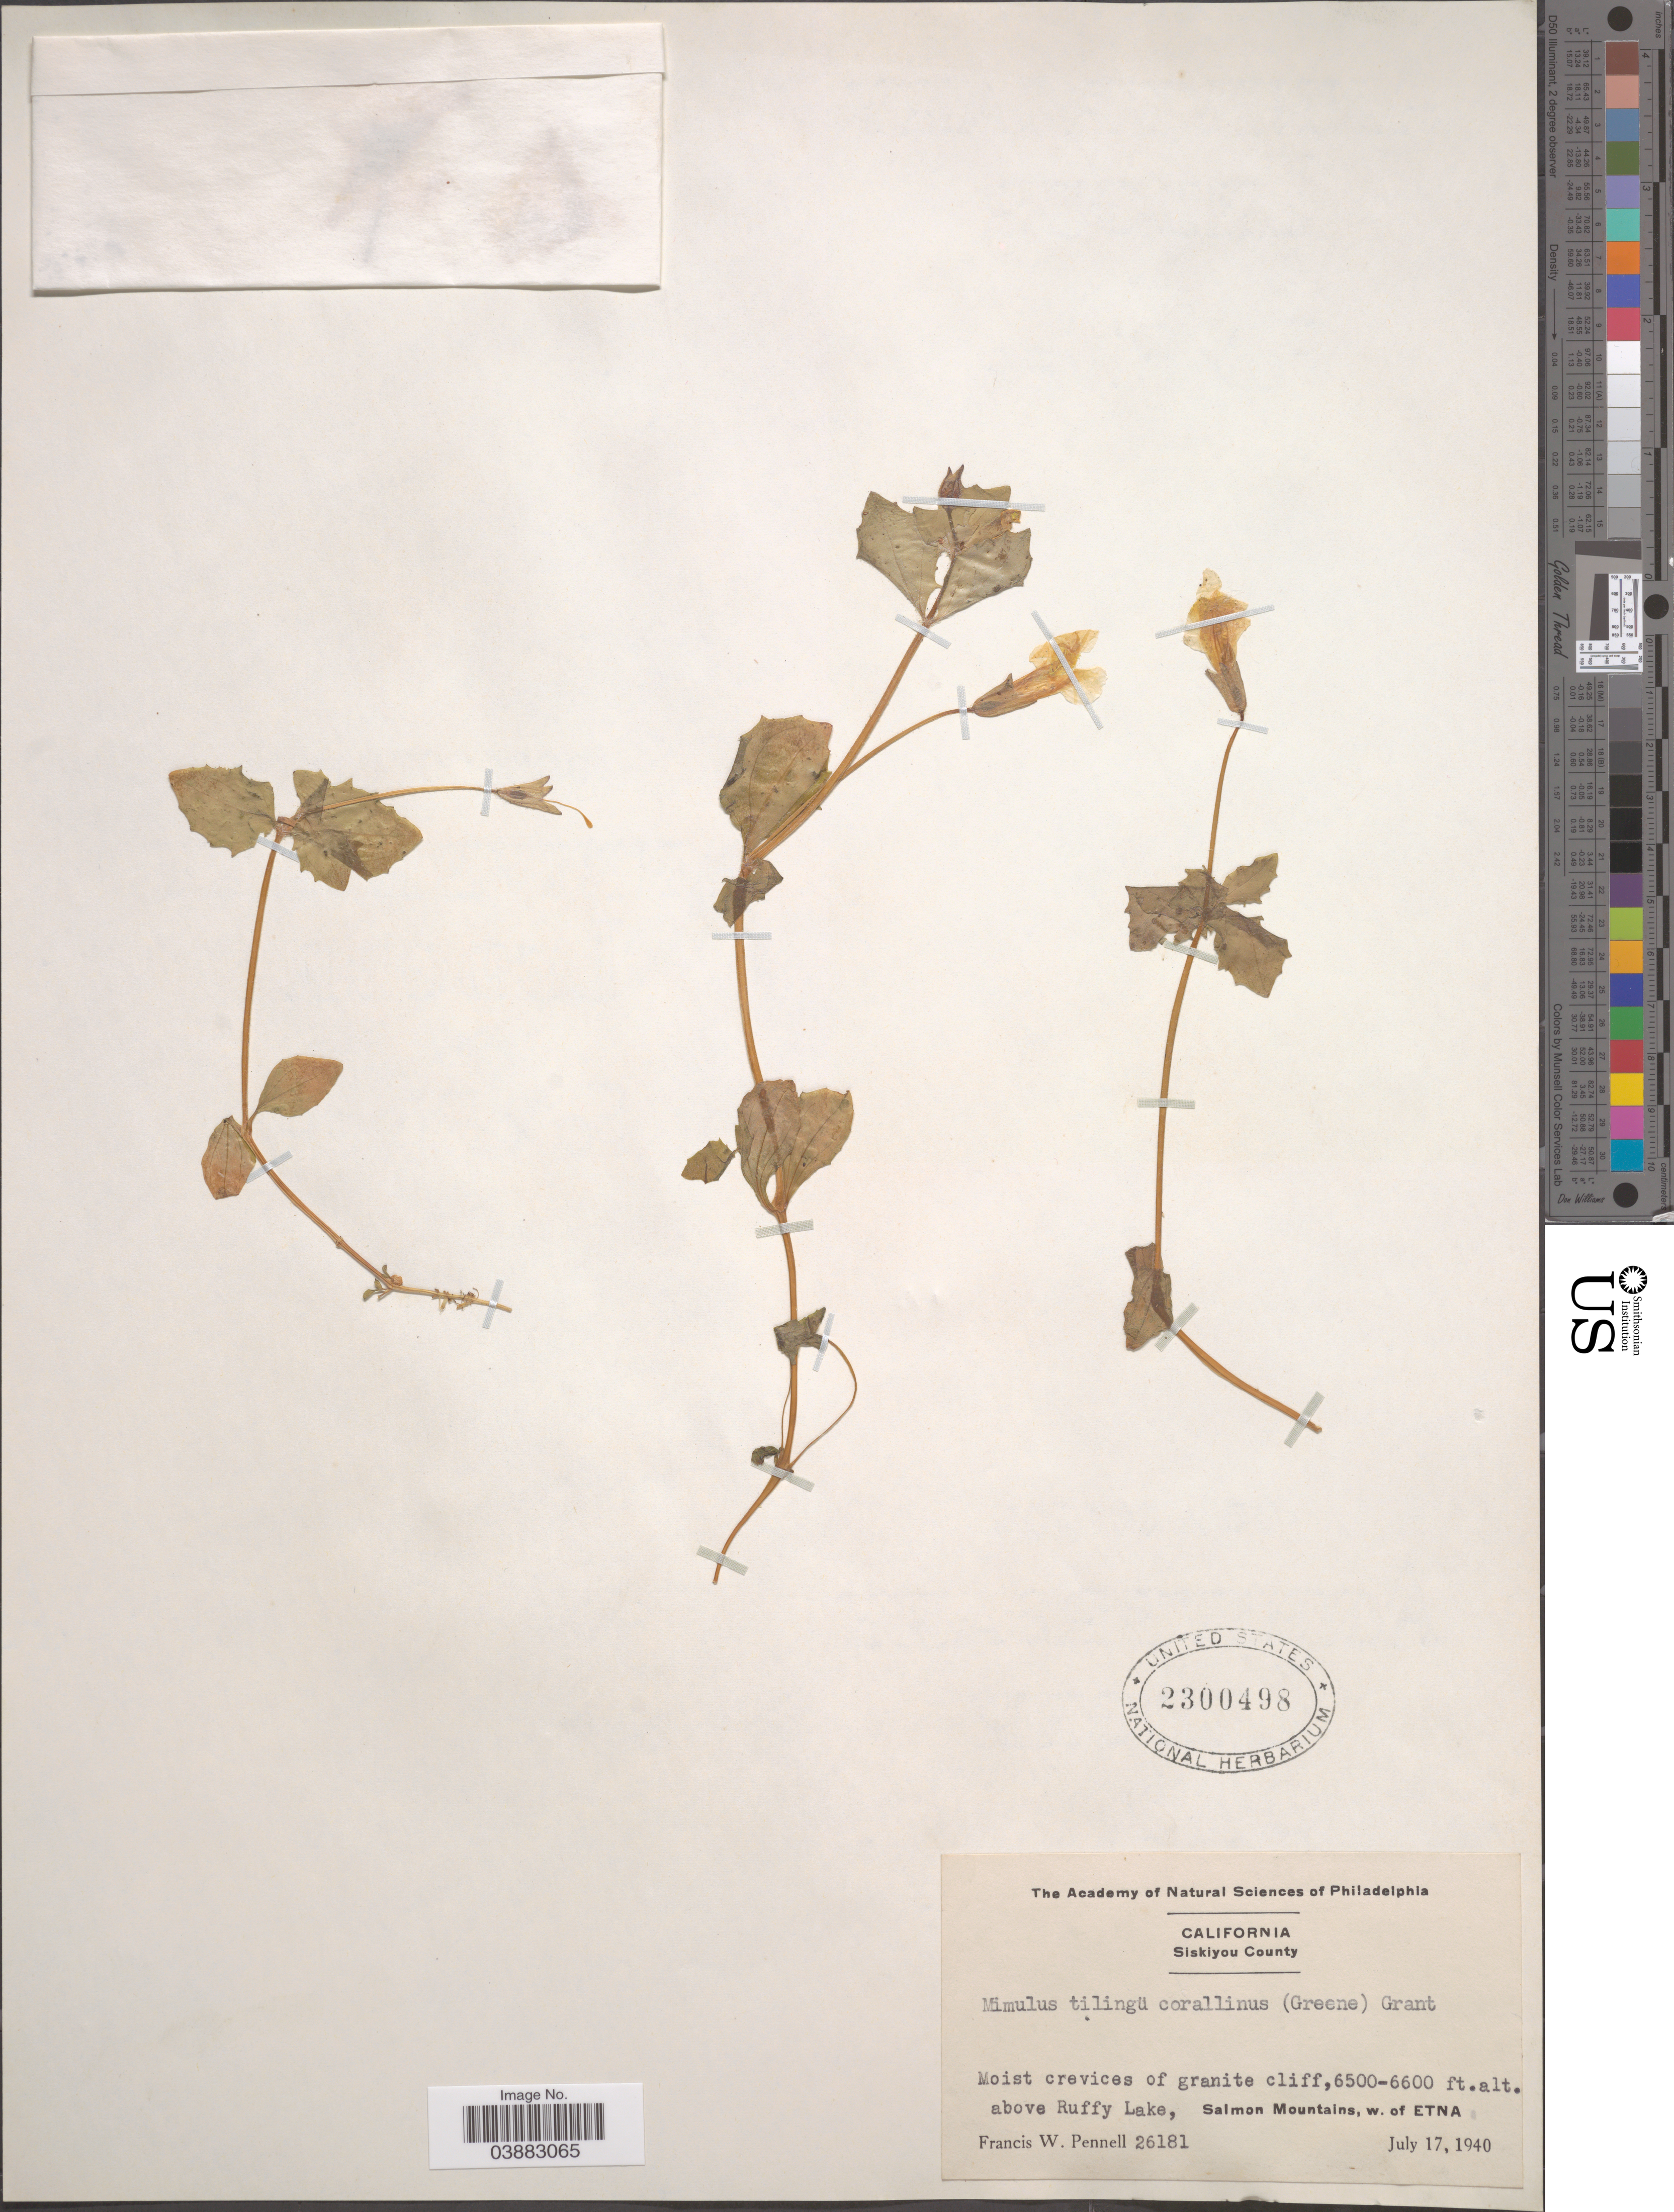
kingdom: Plantae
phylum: Tracheophyta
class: Magnoliopsida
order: Lamiales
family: Phrymaceae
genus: Mimulus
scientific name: Mimulus tilingii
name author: Regel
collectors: F. W. Pennell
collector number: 26181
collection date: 1940-07-17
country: United States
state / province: California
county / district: Siskiyou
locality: Siskiyou County. Moist crevices of granite cliff, above Ruffy Lake, Salmon Mountains, w. of Etna.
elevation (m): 1981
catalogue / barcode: US 2300498